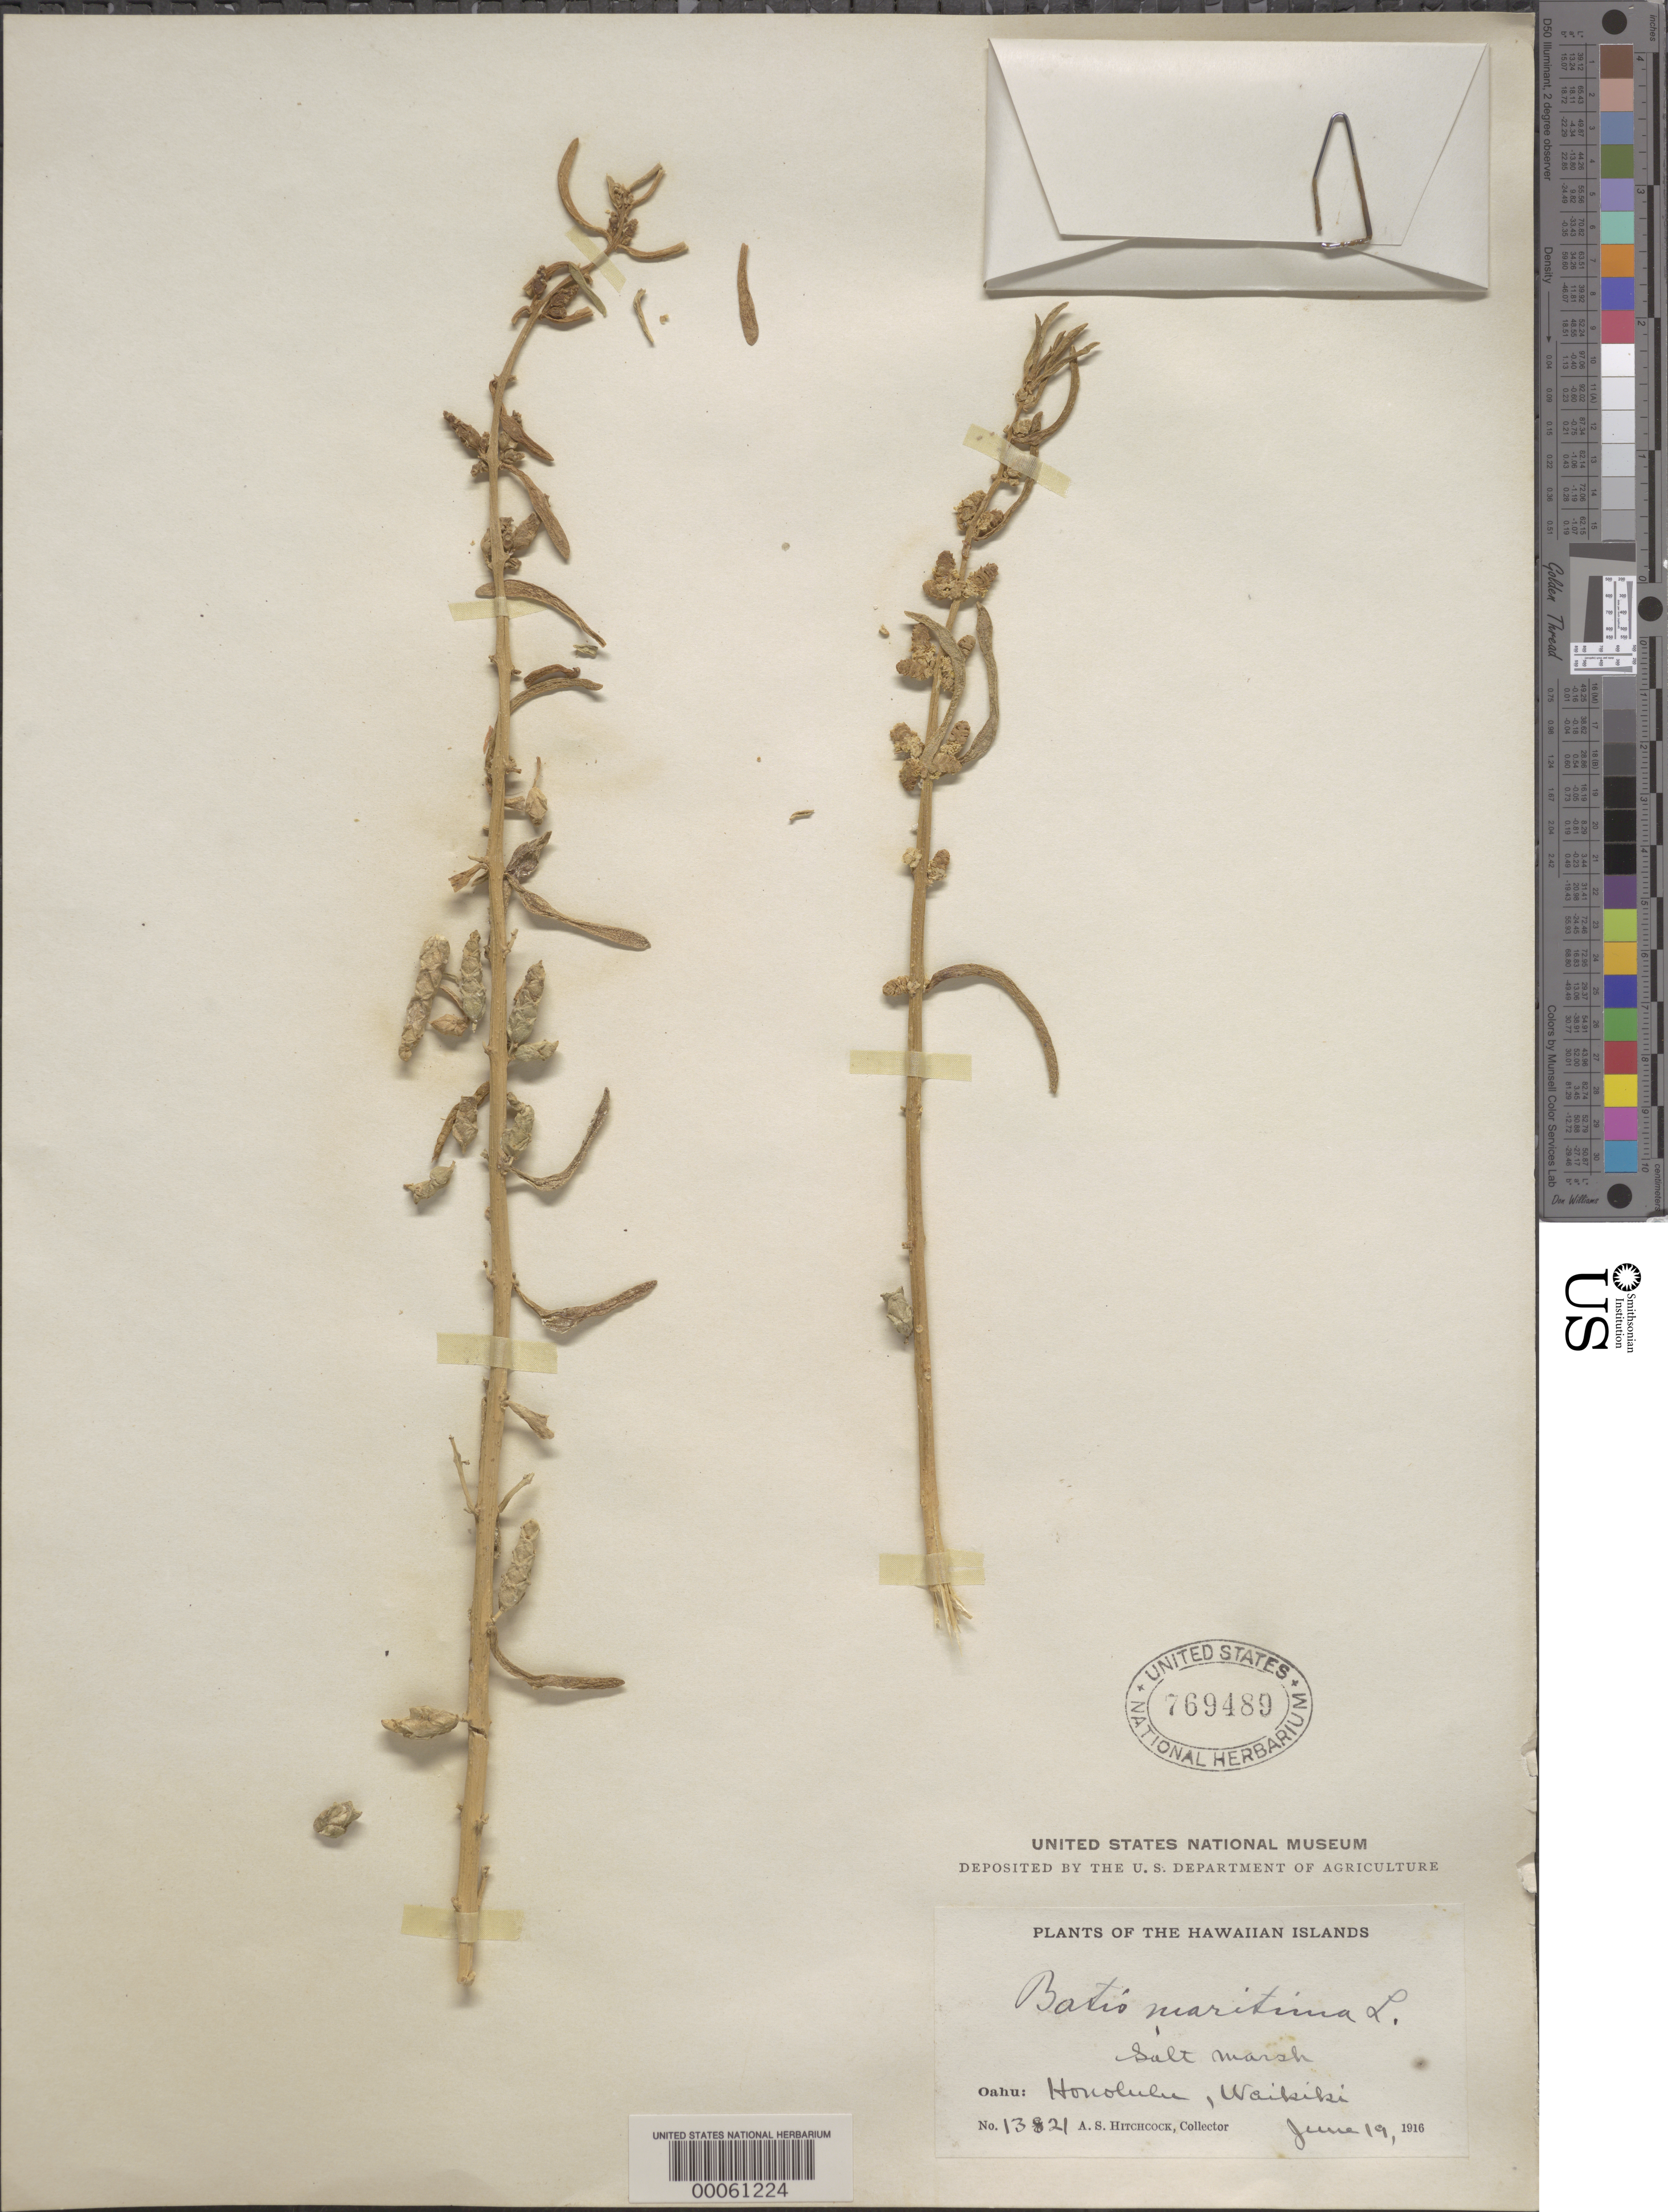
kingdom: Plantae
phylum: Tracheophyta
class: Magnoliopsida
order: Brassicales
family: Bataceae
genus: Batis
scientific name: Batis maritima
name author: L.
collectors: A. S. Hitchcock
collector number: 13821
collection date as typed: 19 Jun 1916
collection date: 1916-06-19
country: United States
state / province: Hawaii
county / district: Honolulu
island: Oahu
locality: Honolulu, Waikiki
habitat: Saltmarsh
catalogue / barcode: US 769489